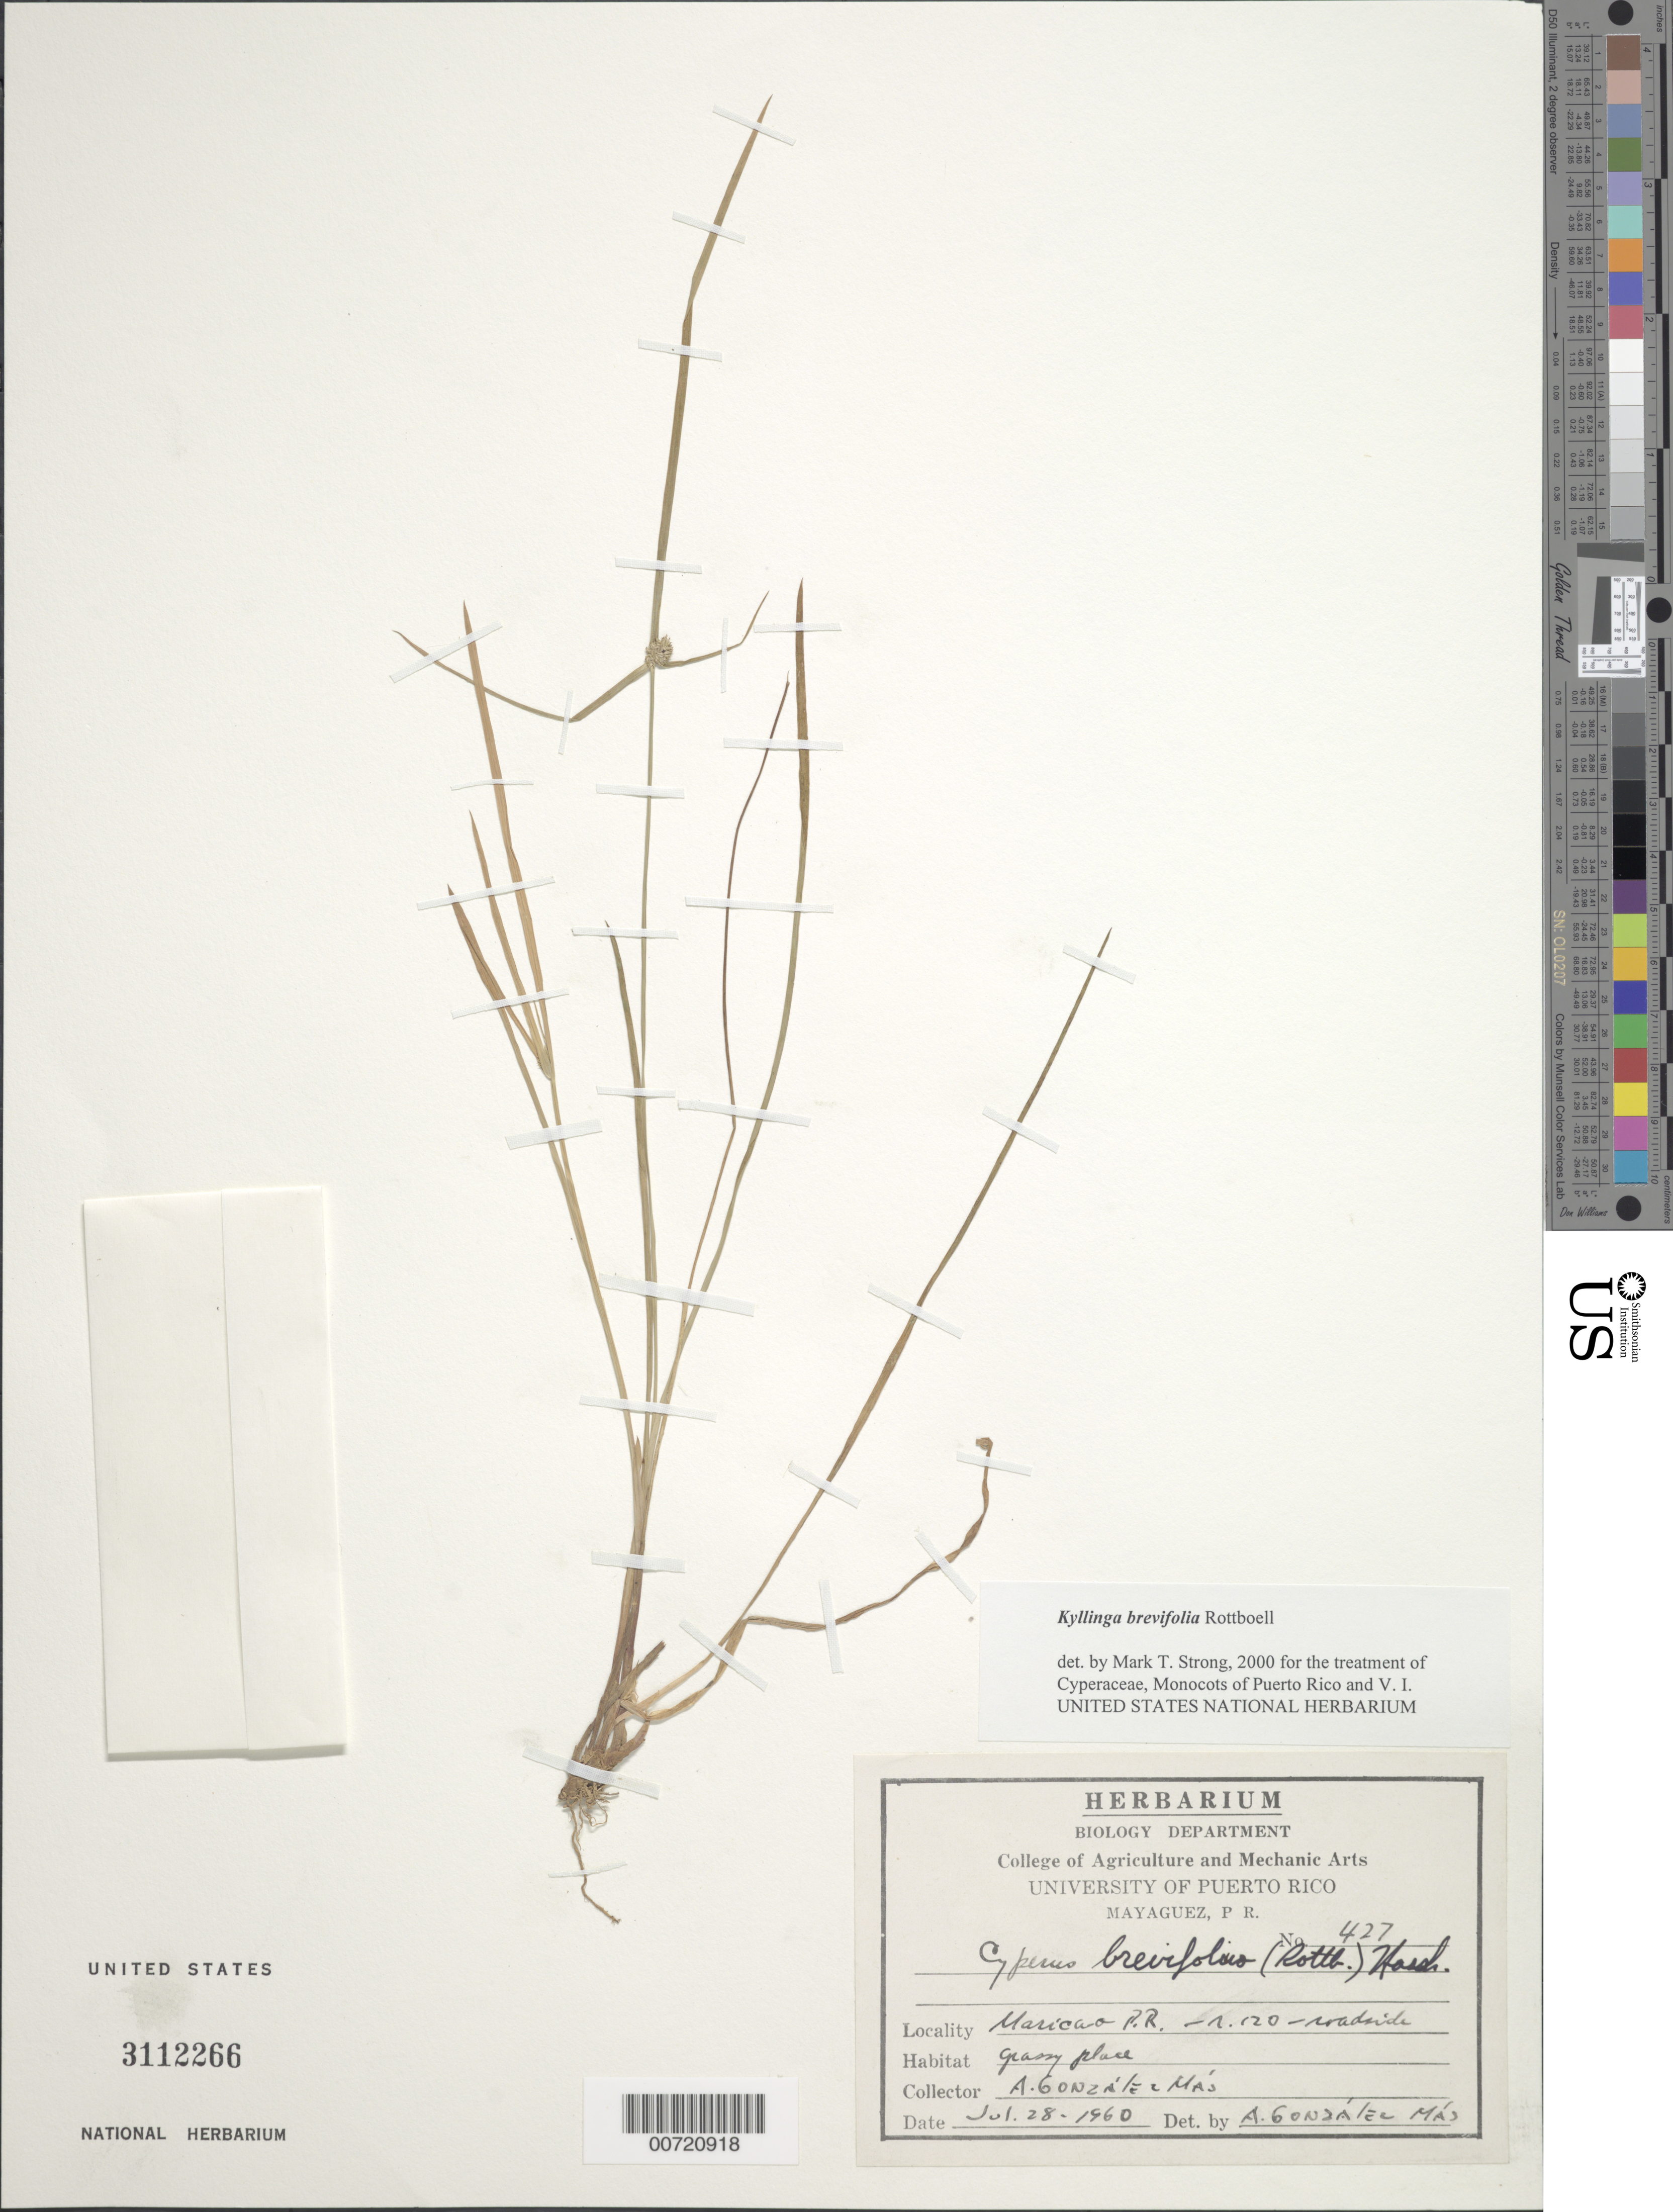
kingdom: Plantae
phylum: Tracheophyta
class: Liliopsida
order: Poales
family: Cyperaceae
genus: Cyperus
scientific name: Cyperus brevifolius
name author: (Rottb.) Hassk.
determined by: Strong, M. T., (US), Smithsonian Institution - National Museum of Natural History (UNITED STATES)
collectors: A. González Más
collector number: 427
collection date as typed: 28 Jul 1960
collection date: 1960-07-28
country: Puerto Rico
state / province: Maricao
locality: Maricao: Rd. 120.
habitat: Roadside, grassy place.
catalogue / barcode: US 3112266